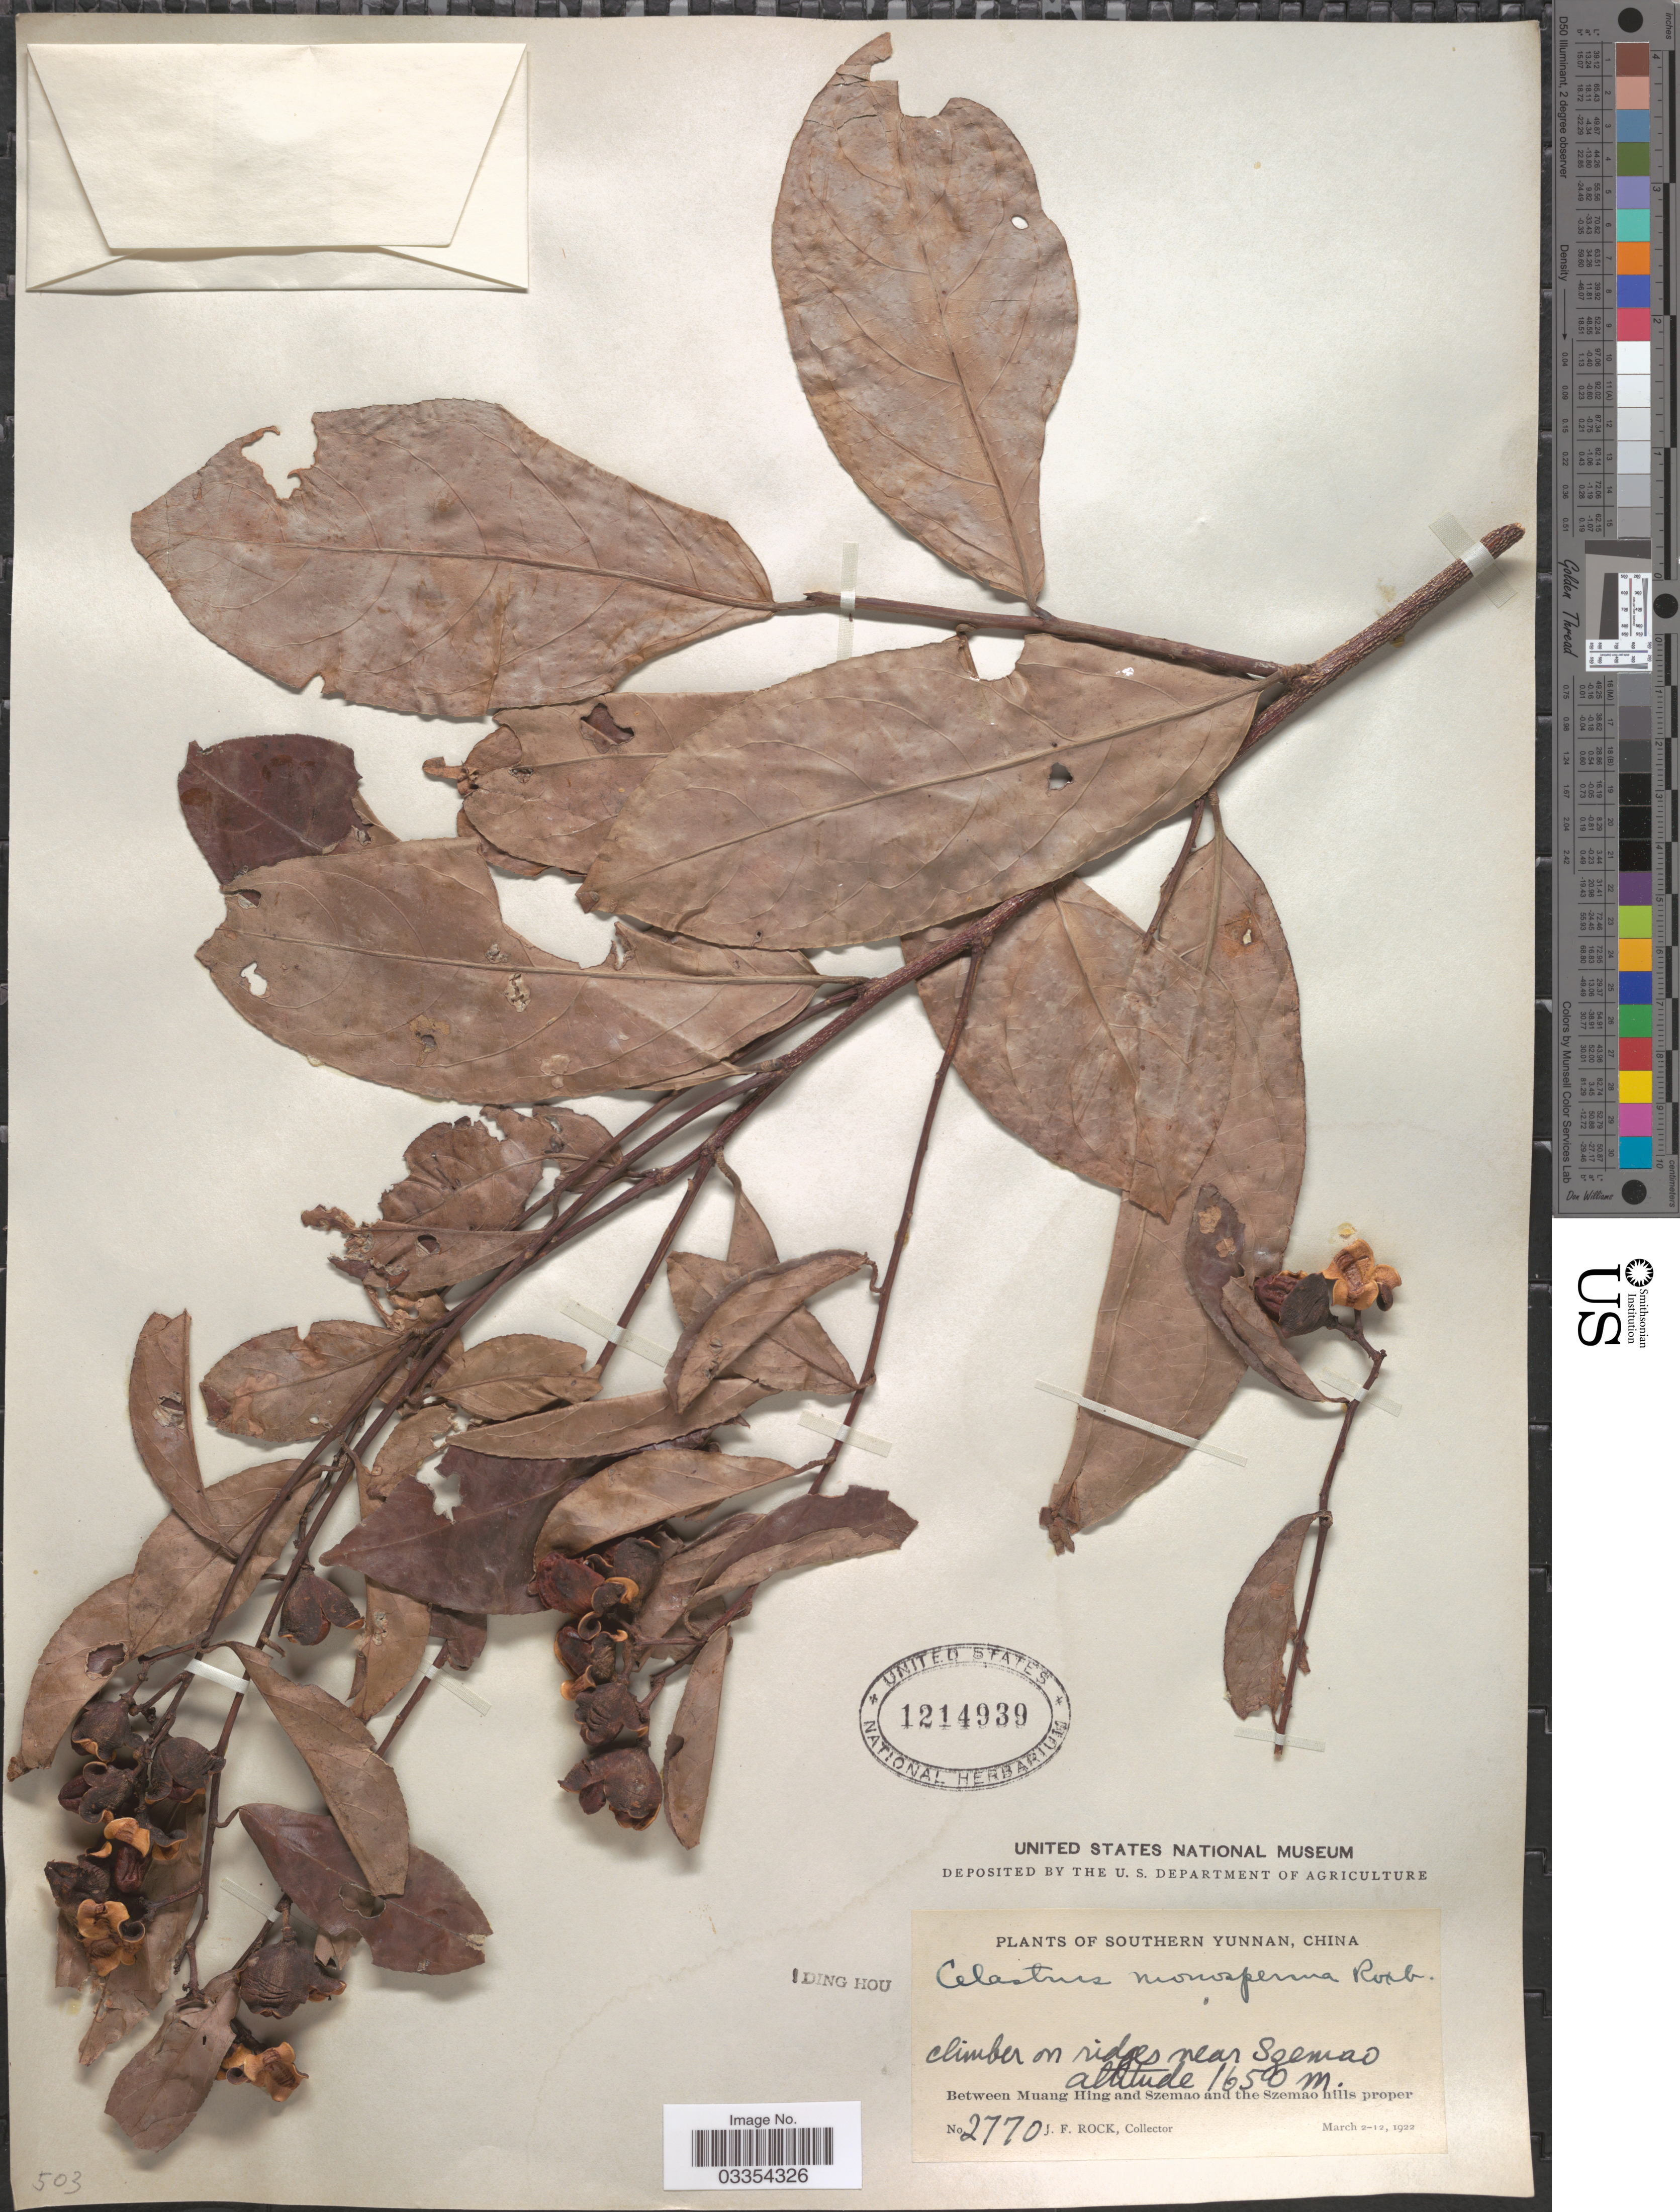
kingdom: Plantae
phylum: Tracheophyta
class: Magnoliopsida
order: Celastrales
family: Celastraceae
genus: Celastrus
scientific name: Celastrus monospermus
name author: Roxb.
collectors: J. Rock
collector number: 2770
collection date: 1922-03-02/1922-03-19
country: China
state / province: Yunnan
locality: Southern Yunnan. Climber on ridges near Szemao. Between Muang Hing and Szemao and the Szemao hills proper.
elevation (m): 1650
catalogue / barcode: US 1214939